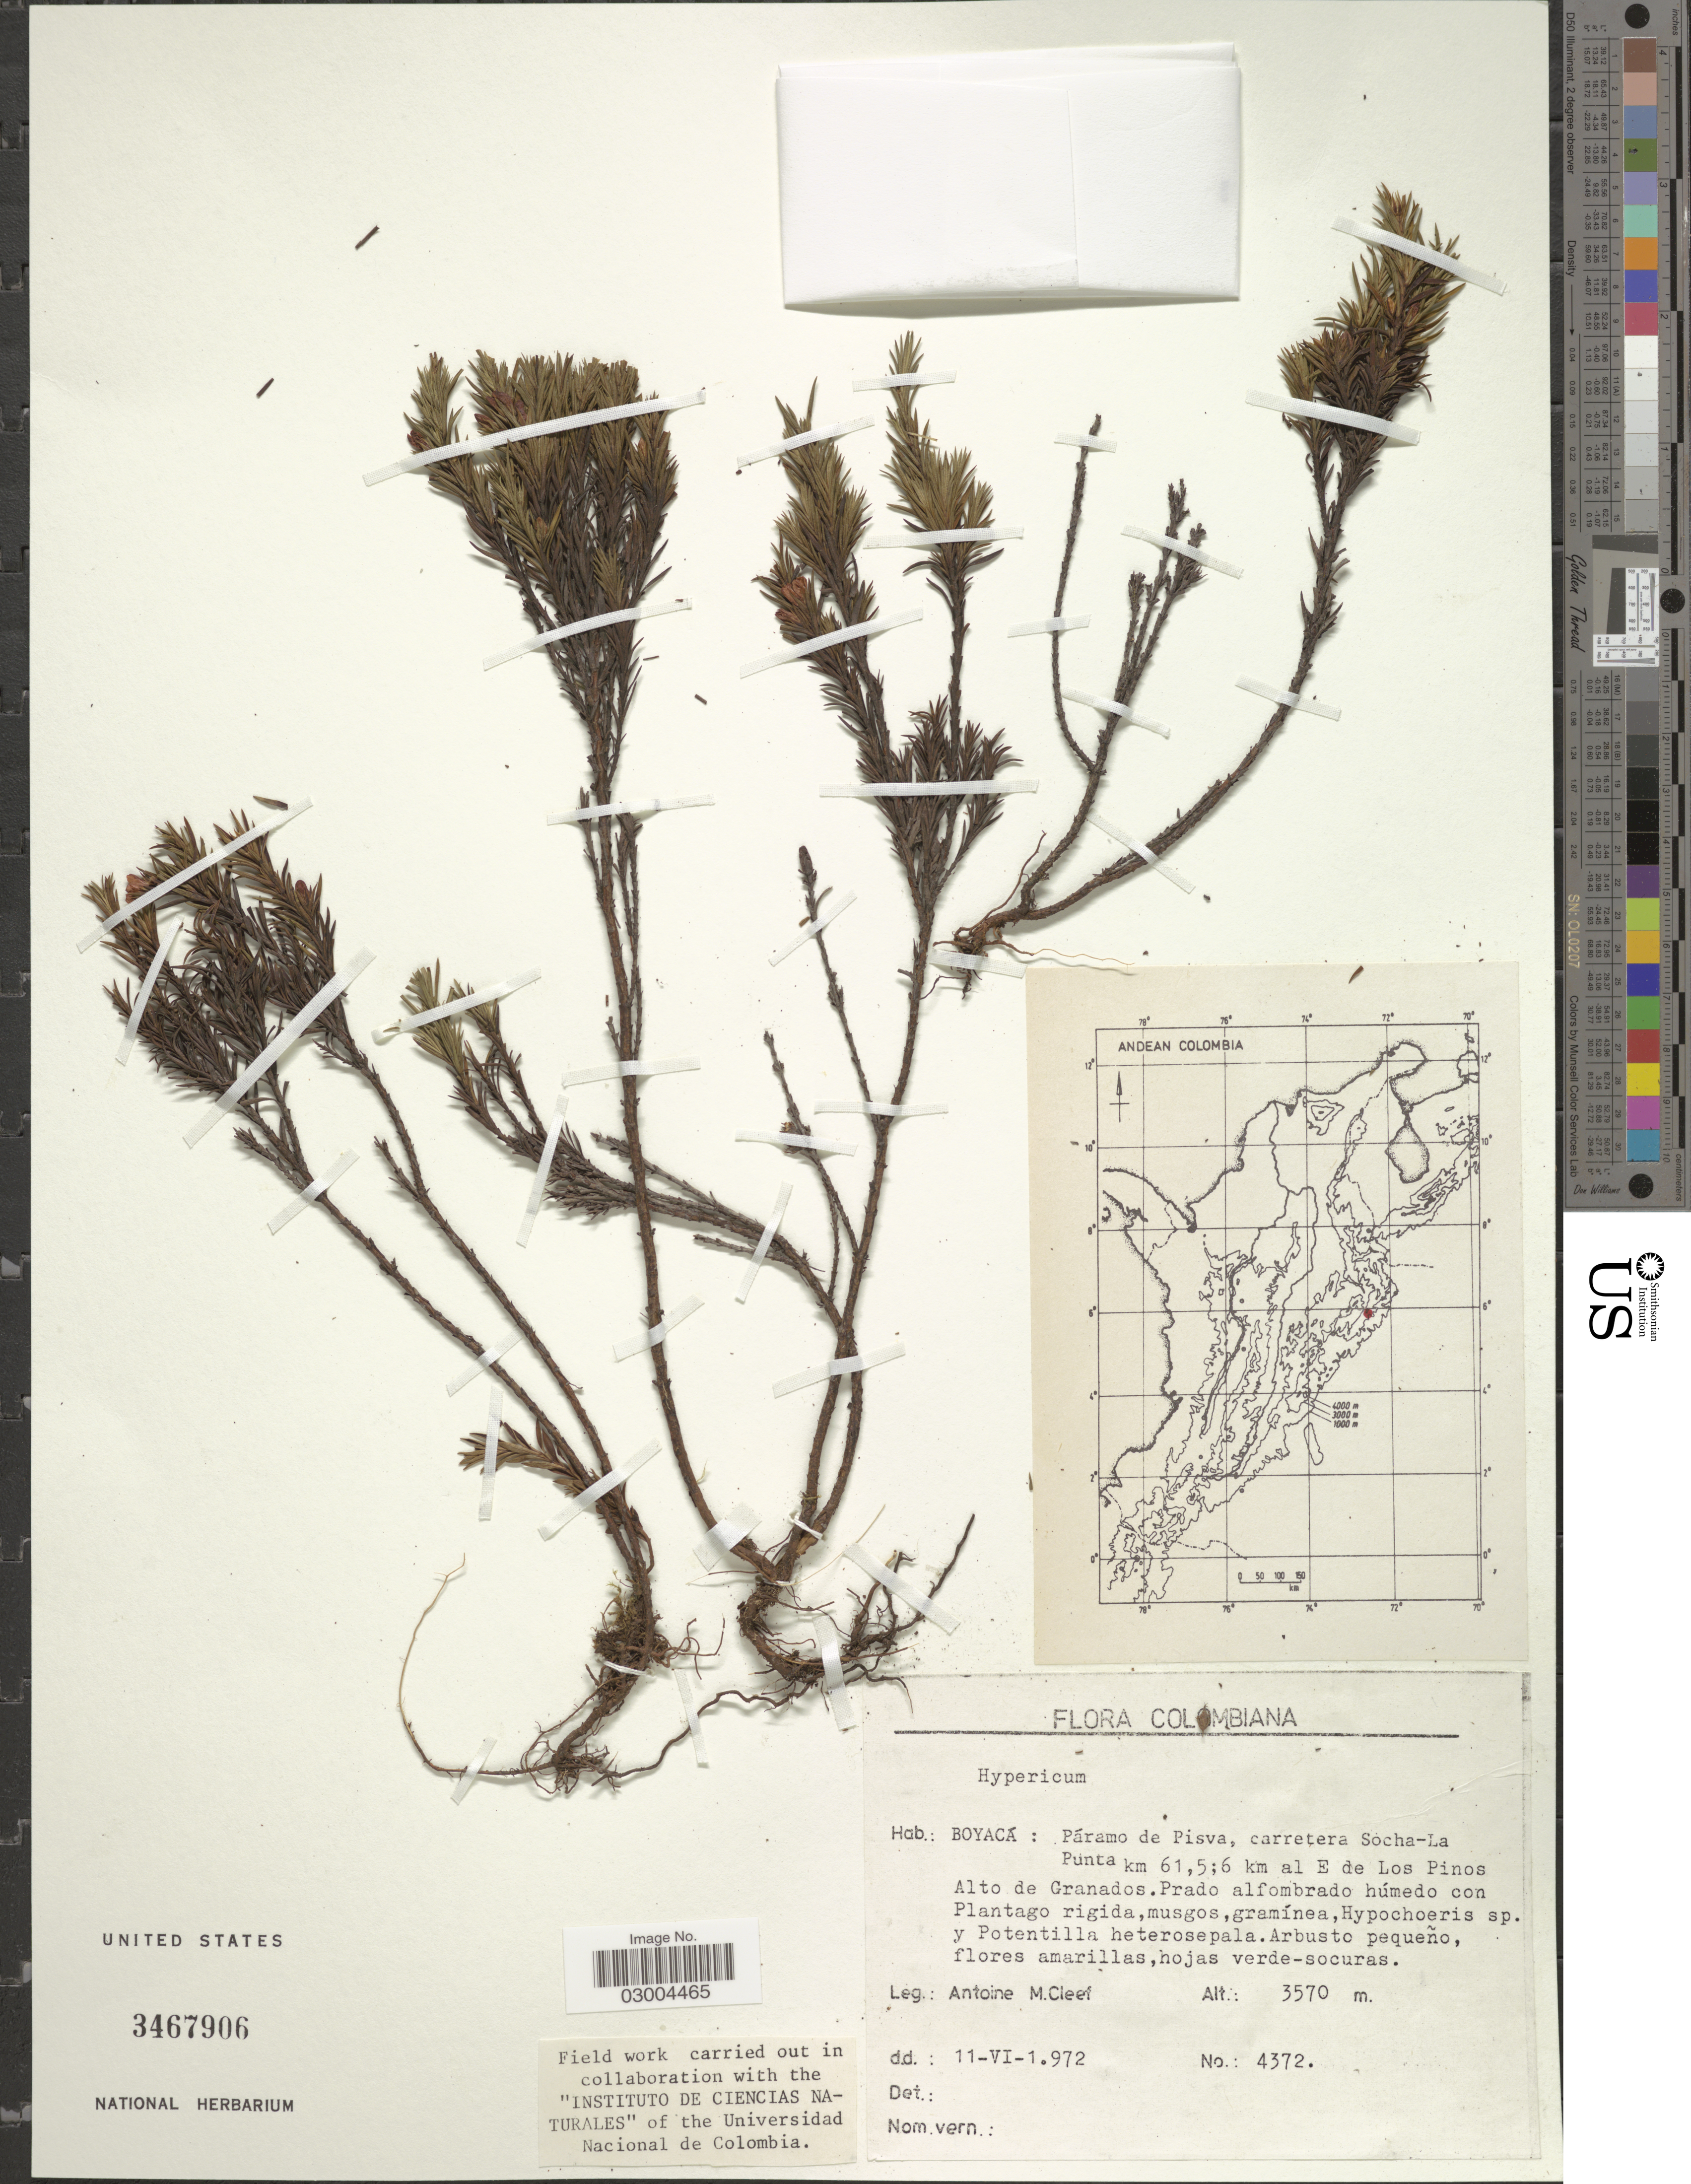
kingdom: Plantae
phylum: Tracheophyta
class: Magnoliopsida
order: Malpighiales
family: Hypericaceae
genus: Hypericum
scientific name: Hypericum sp.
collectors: A. M. Cleef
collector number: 4372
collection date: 1972-06-11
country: Colombia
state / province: Boyacá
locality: Páramo de Pisva, carretera Socha-La Punta km 61.5; 6 km al E de Los Pinos Alto de Granados.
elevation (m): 3570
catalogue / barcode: US 3467906